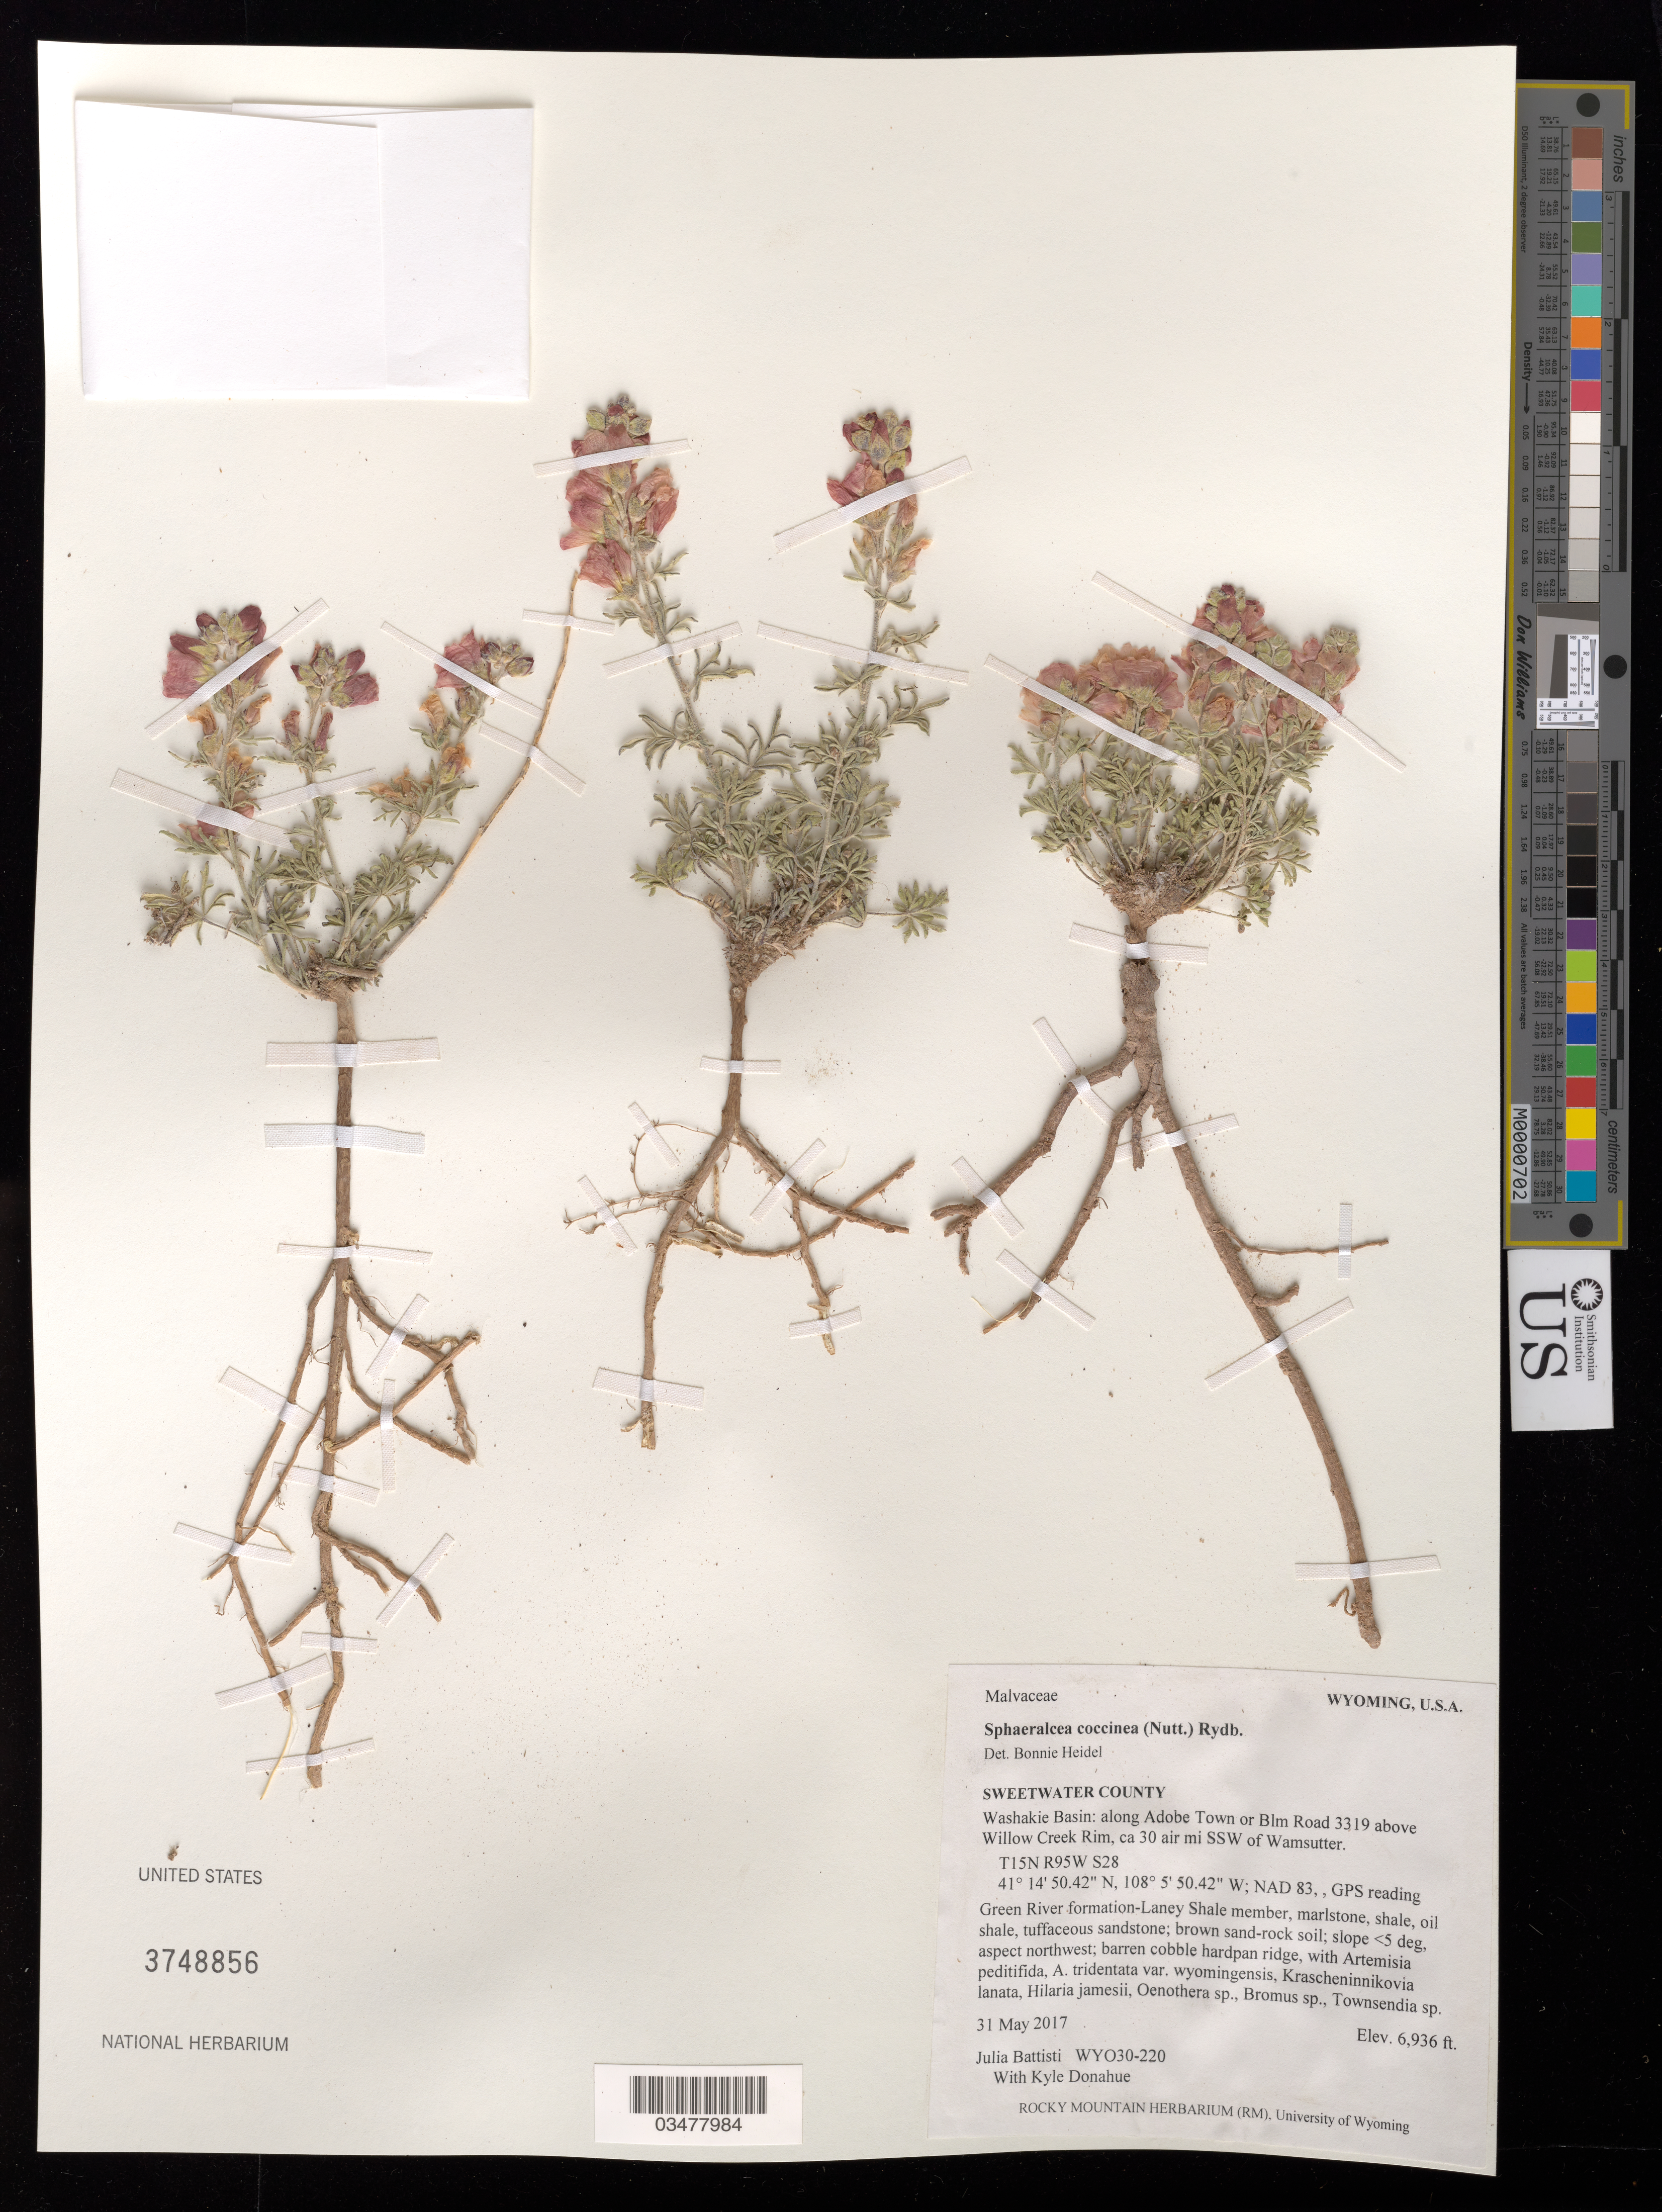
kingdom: Plantae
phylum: Tracheophyta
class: Magnoliopsida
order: Malvales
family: Malvaceae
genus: Sphaeralcea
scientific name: Sphaeralcea coccinea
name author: (Nutt.) Rydb.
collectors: J. Battisti & K. Donahue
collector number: WY030-220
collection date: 2017-05-31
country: United States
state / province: Wyoming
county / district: Sweetwater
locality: Adobe Wilderness, Adobe Town Rd #3319 (T15 R95 S28)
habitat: Cobble hardpan, barren. With Artemisia peditifida, Hilaria jamesii, Oenothera sp., Bromus sp., etc.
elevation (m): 2114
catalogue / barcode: US 3748856